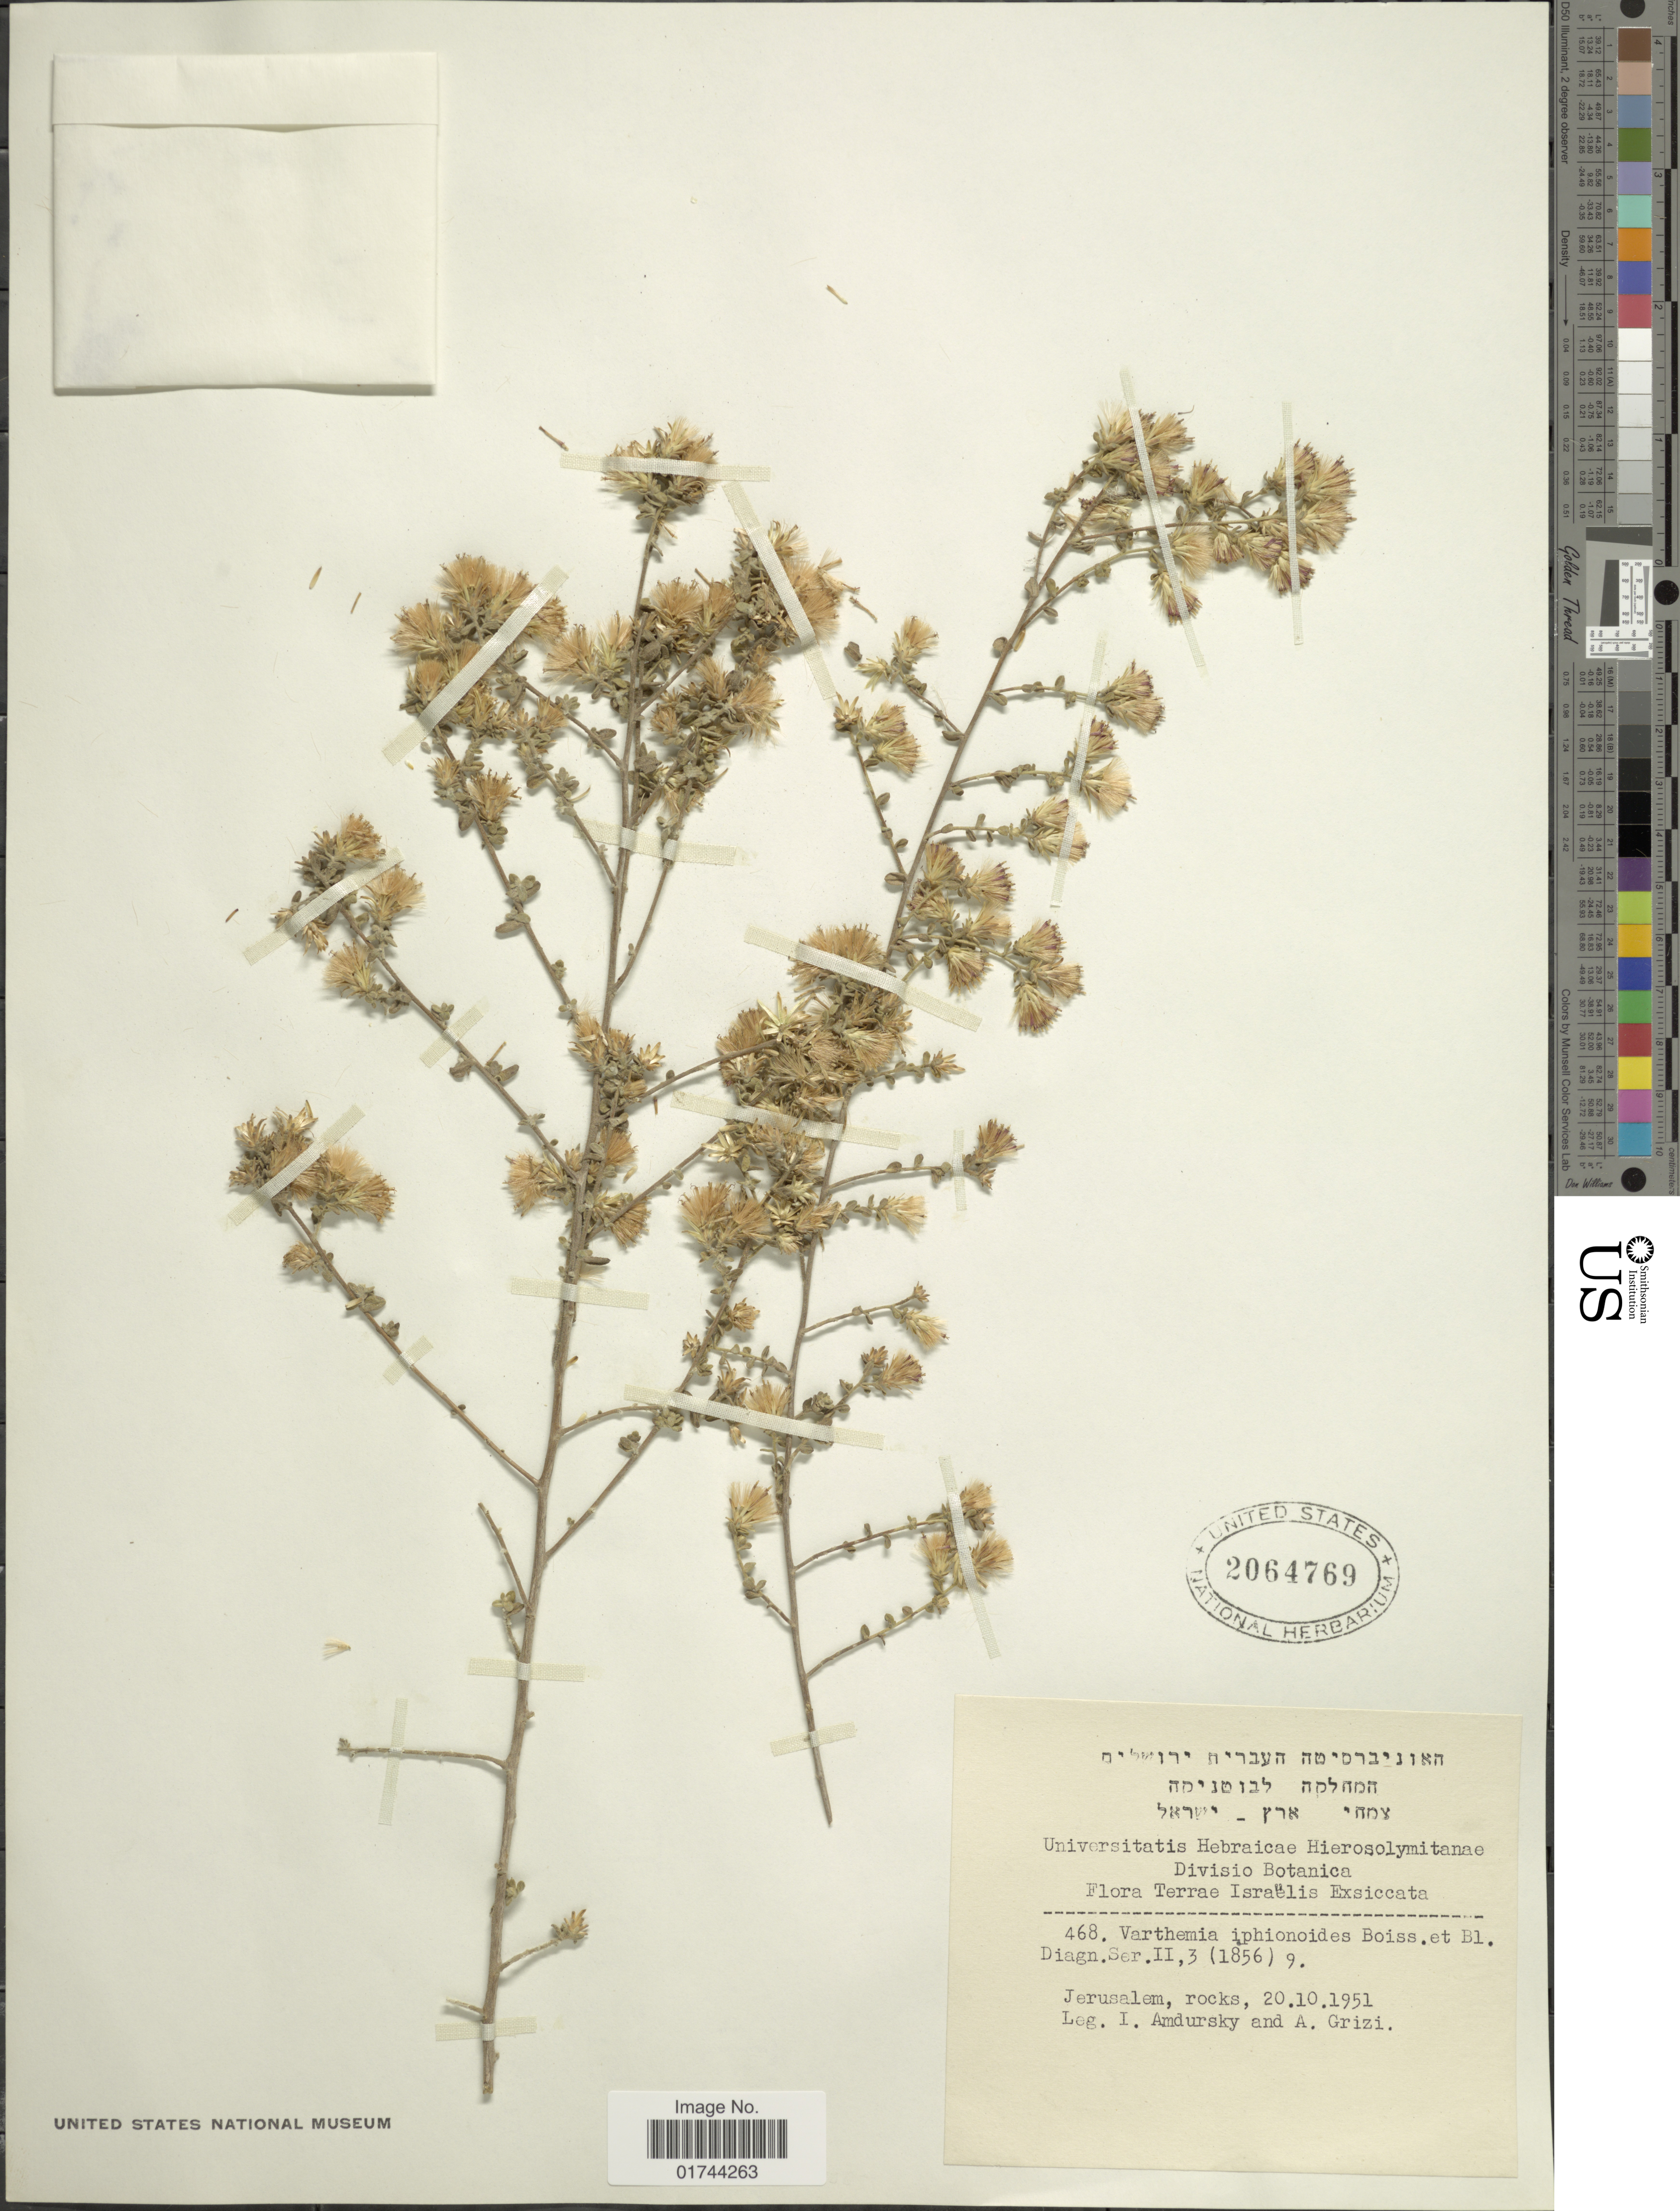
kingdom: Plantae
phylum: Tracheophyta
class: Magnoliopsida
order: Asterales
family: Asteraceae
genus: Varthemia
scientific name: Varthemia iphionoides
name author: Boiss. & Blanche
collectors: I. Amdursky & A. Grizi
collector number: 468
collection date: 1951-10-20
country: Israel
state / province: Jerusalem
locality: Terrae Israelis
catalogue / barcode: US 2064769